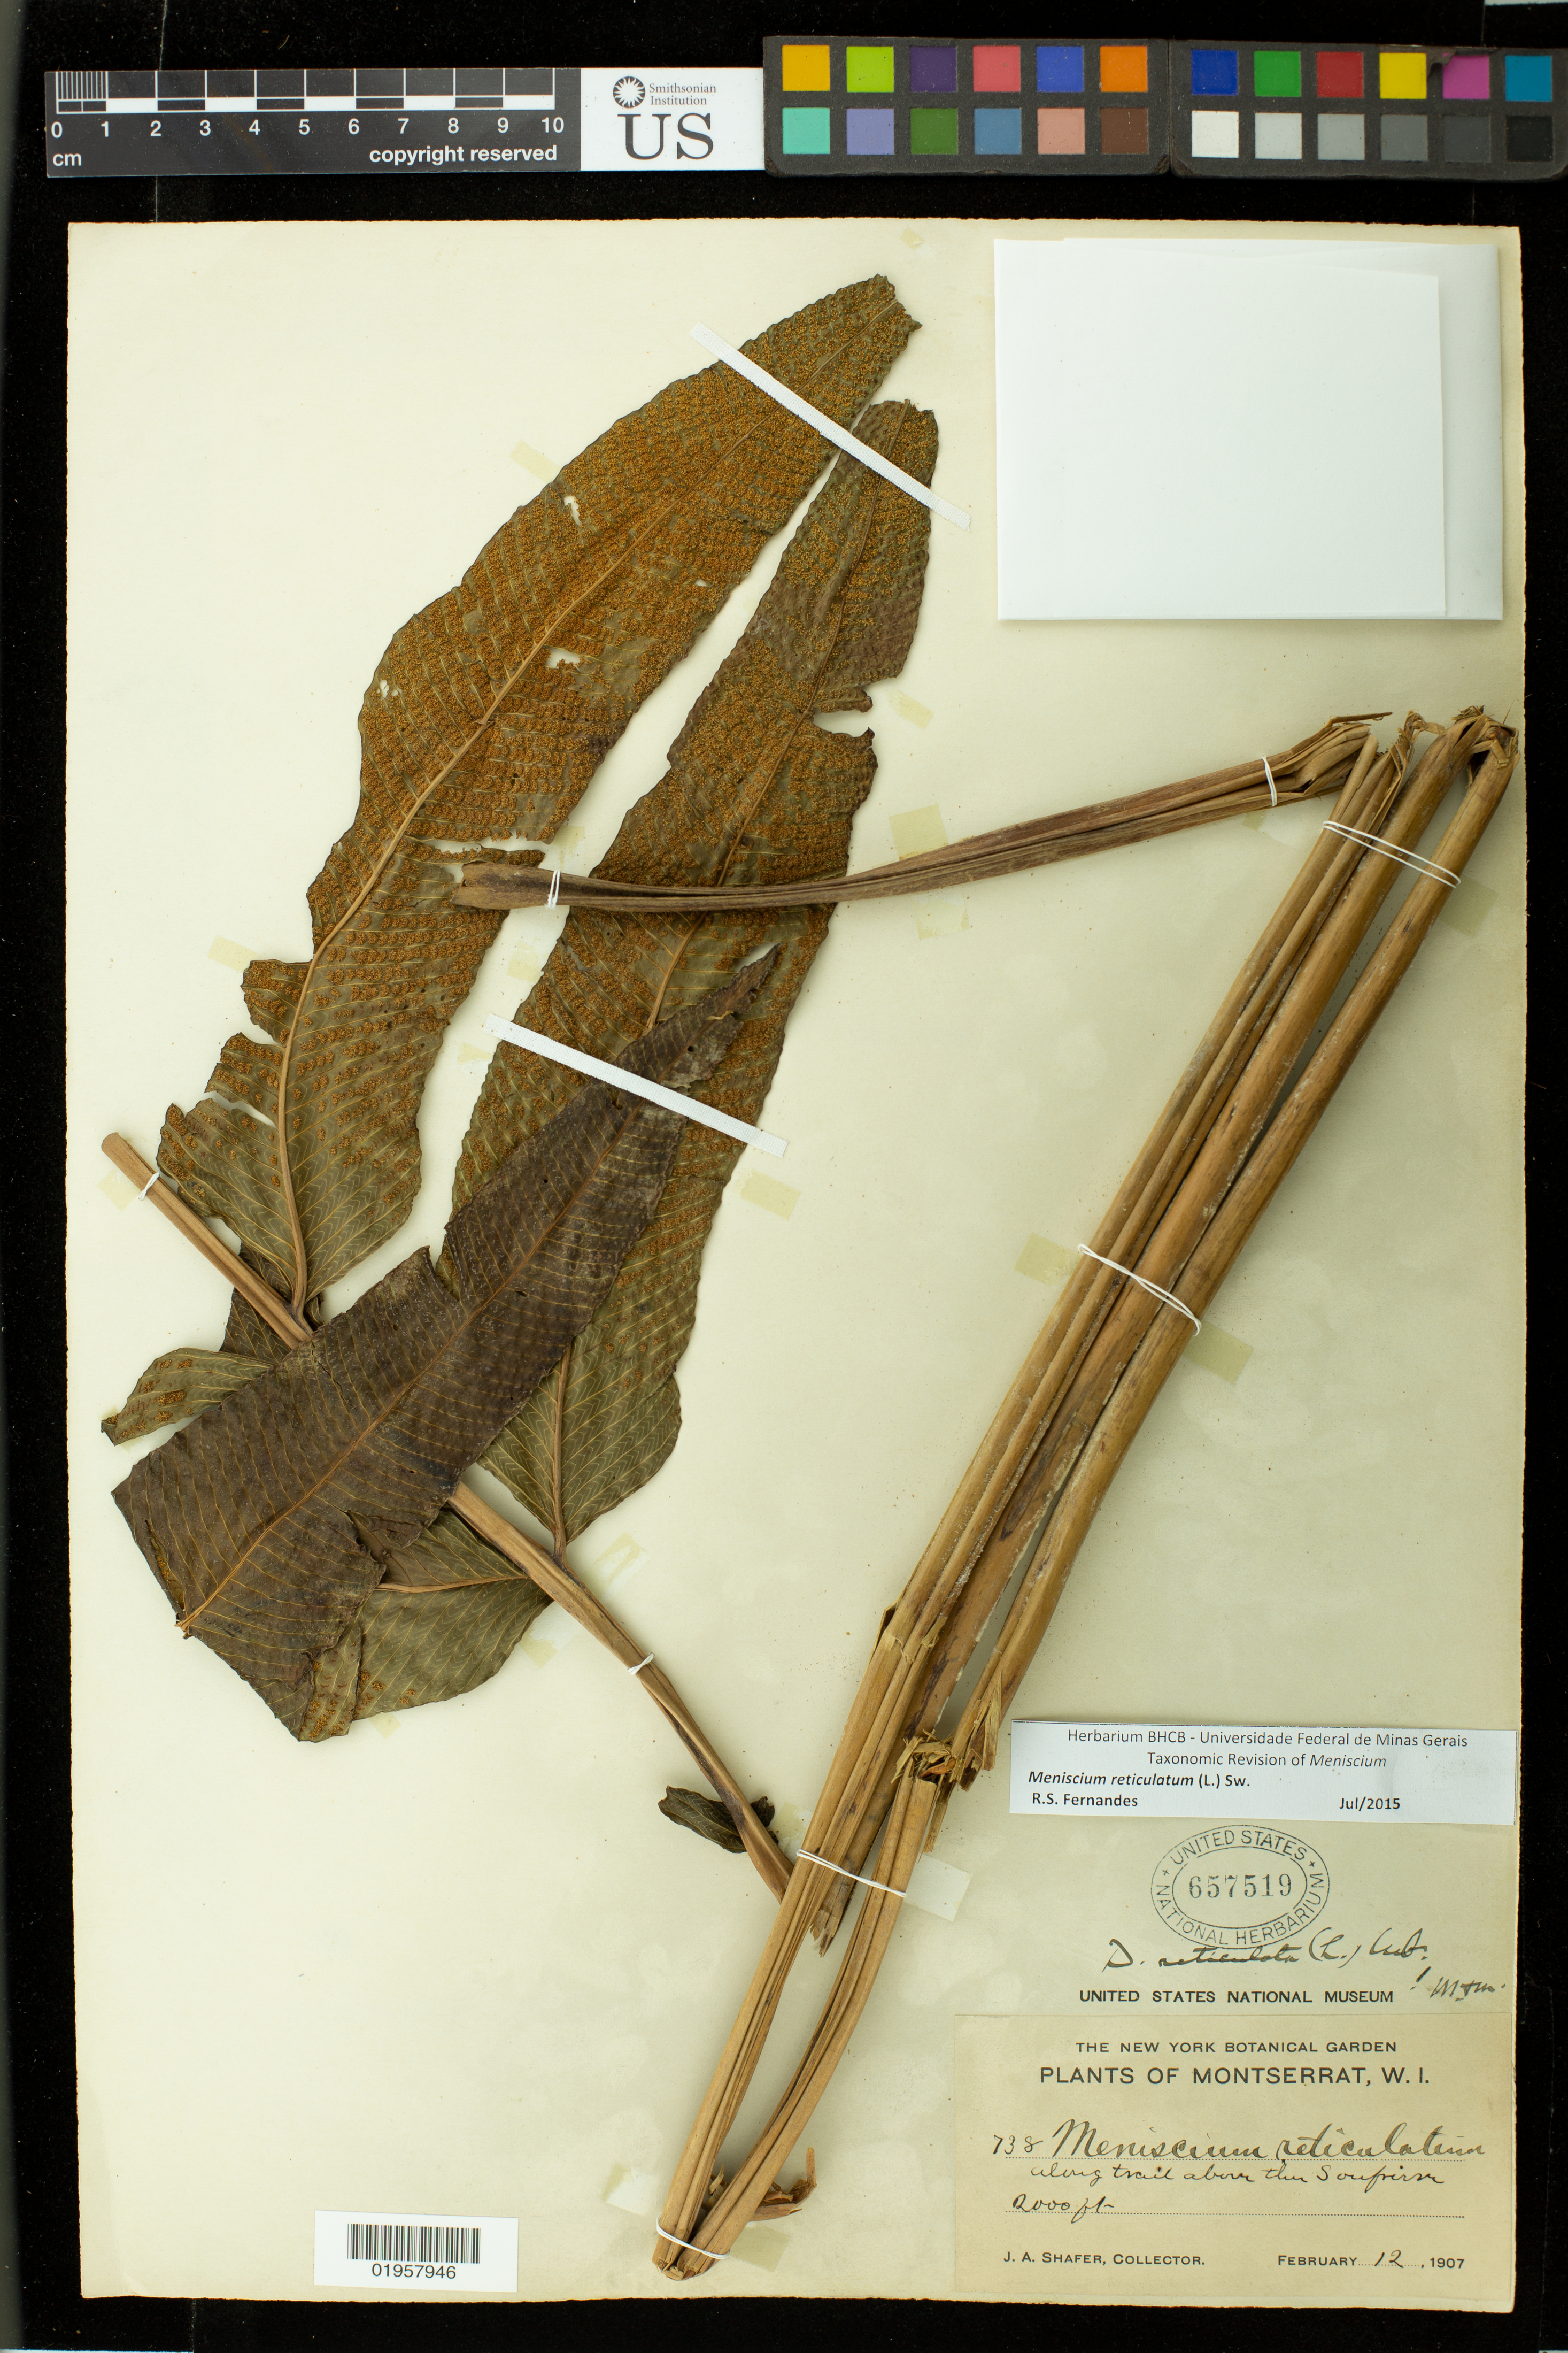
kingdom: Plantae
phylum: Tracheophyta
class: Polypodiopsida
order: Polypodiales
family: Thelypteridaceae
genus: Meniscium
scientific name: Meniscium reticulatum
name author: (L.) Sw.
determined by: Fernandes, R. S.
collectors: J. A. Shafer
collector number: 738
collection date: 1907-02-12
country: Montserrat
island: Montserrat I.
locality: Along trail above the Soufrière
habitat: Along trail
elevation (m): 610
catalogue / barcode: US 657519